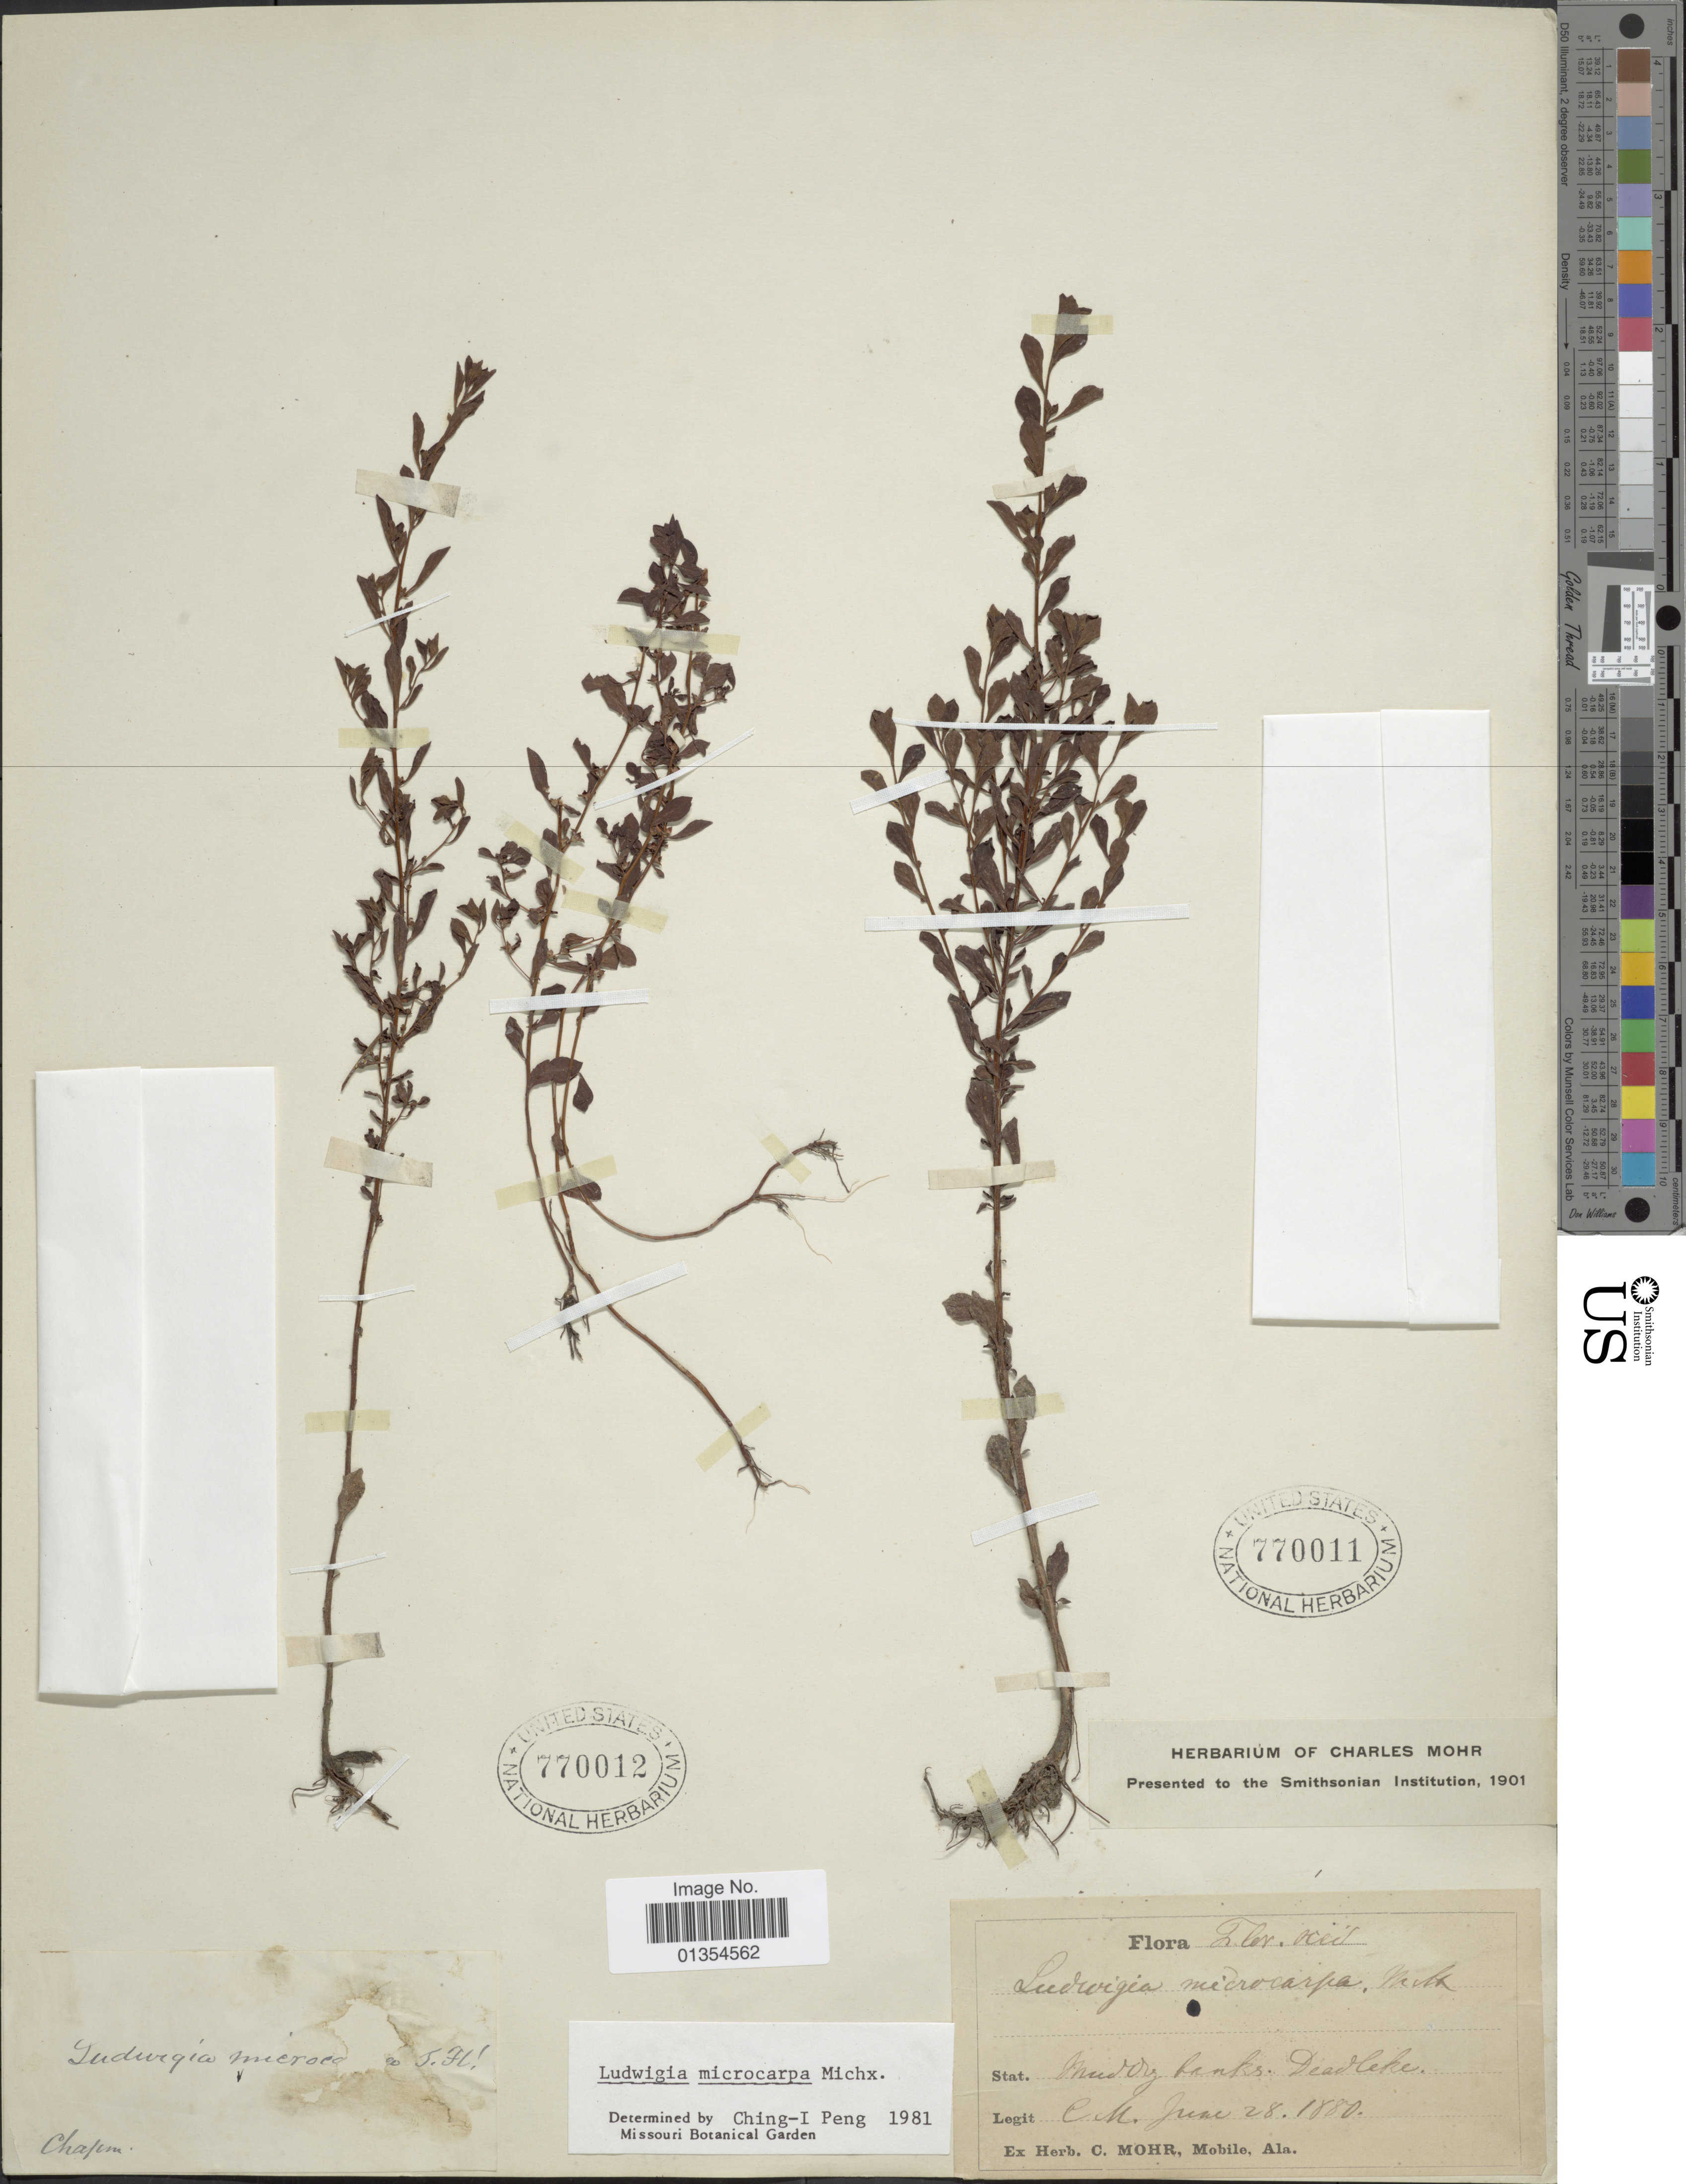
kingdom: Plantae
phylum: Tracheophyta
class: Magnoliopsida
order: Myrtales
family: Onagraceae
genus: Ludwigia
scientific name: Ludwigia microcarpa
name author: Michx.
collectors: A. Chapman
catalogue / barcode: US 770012-2